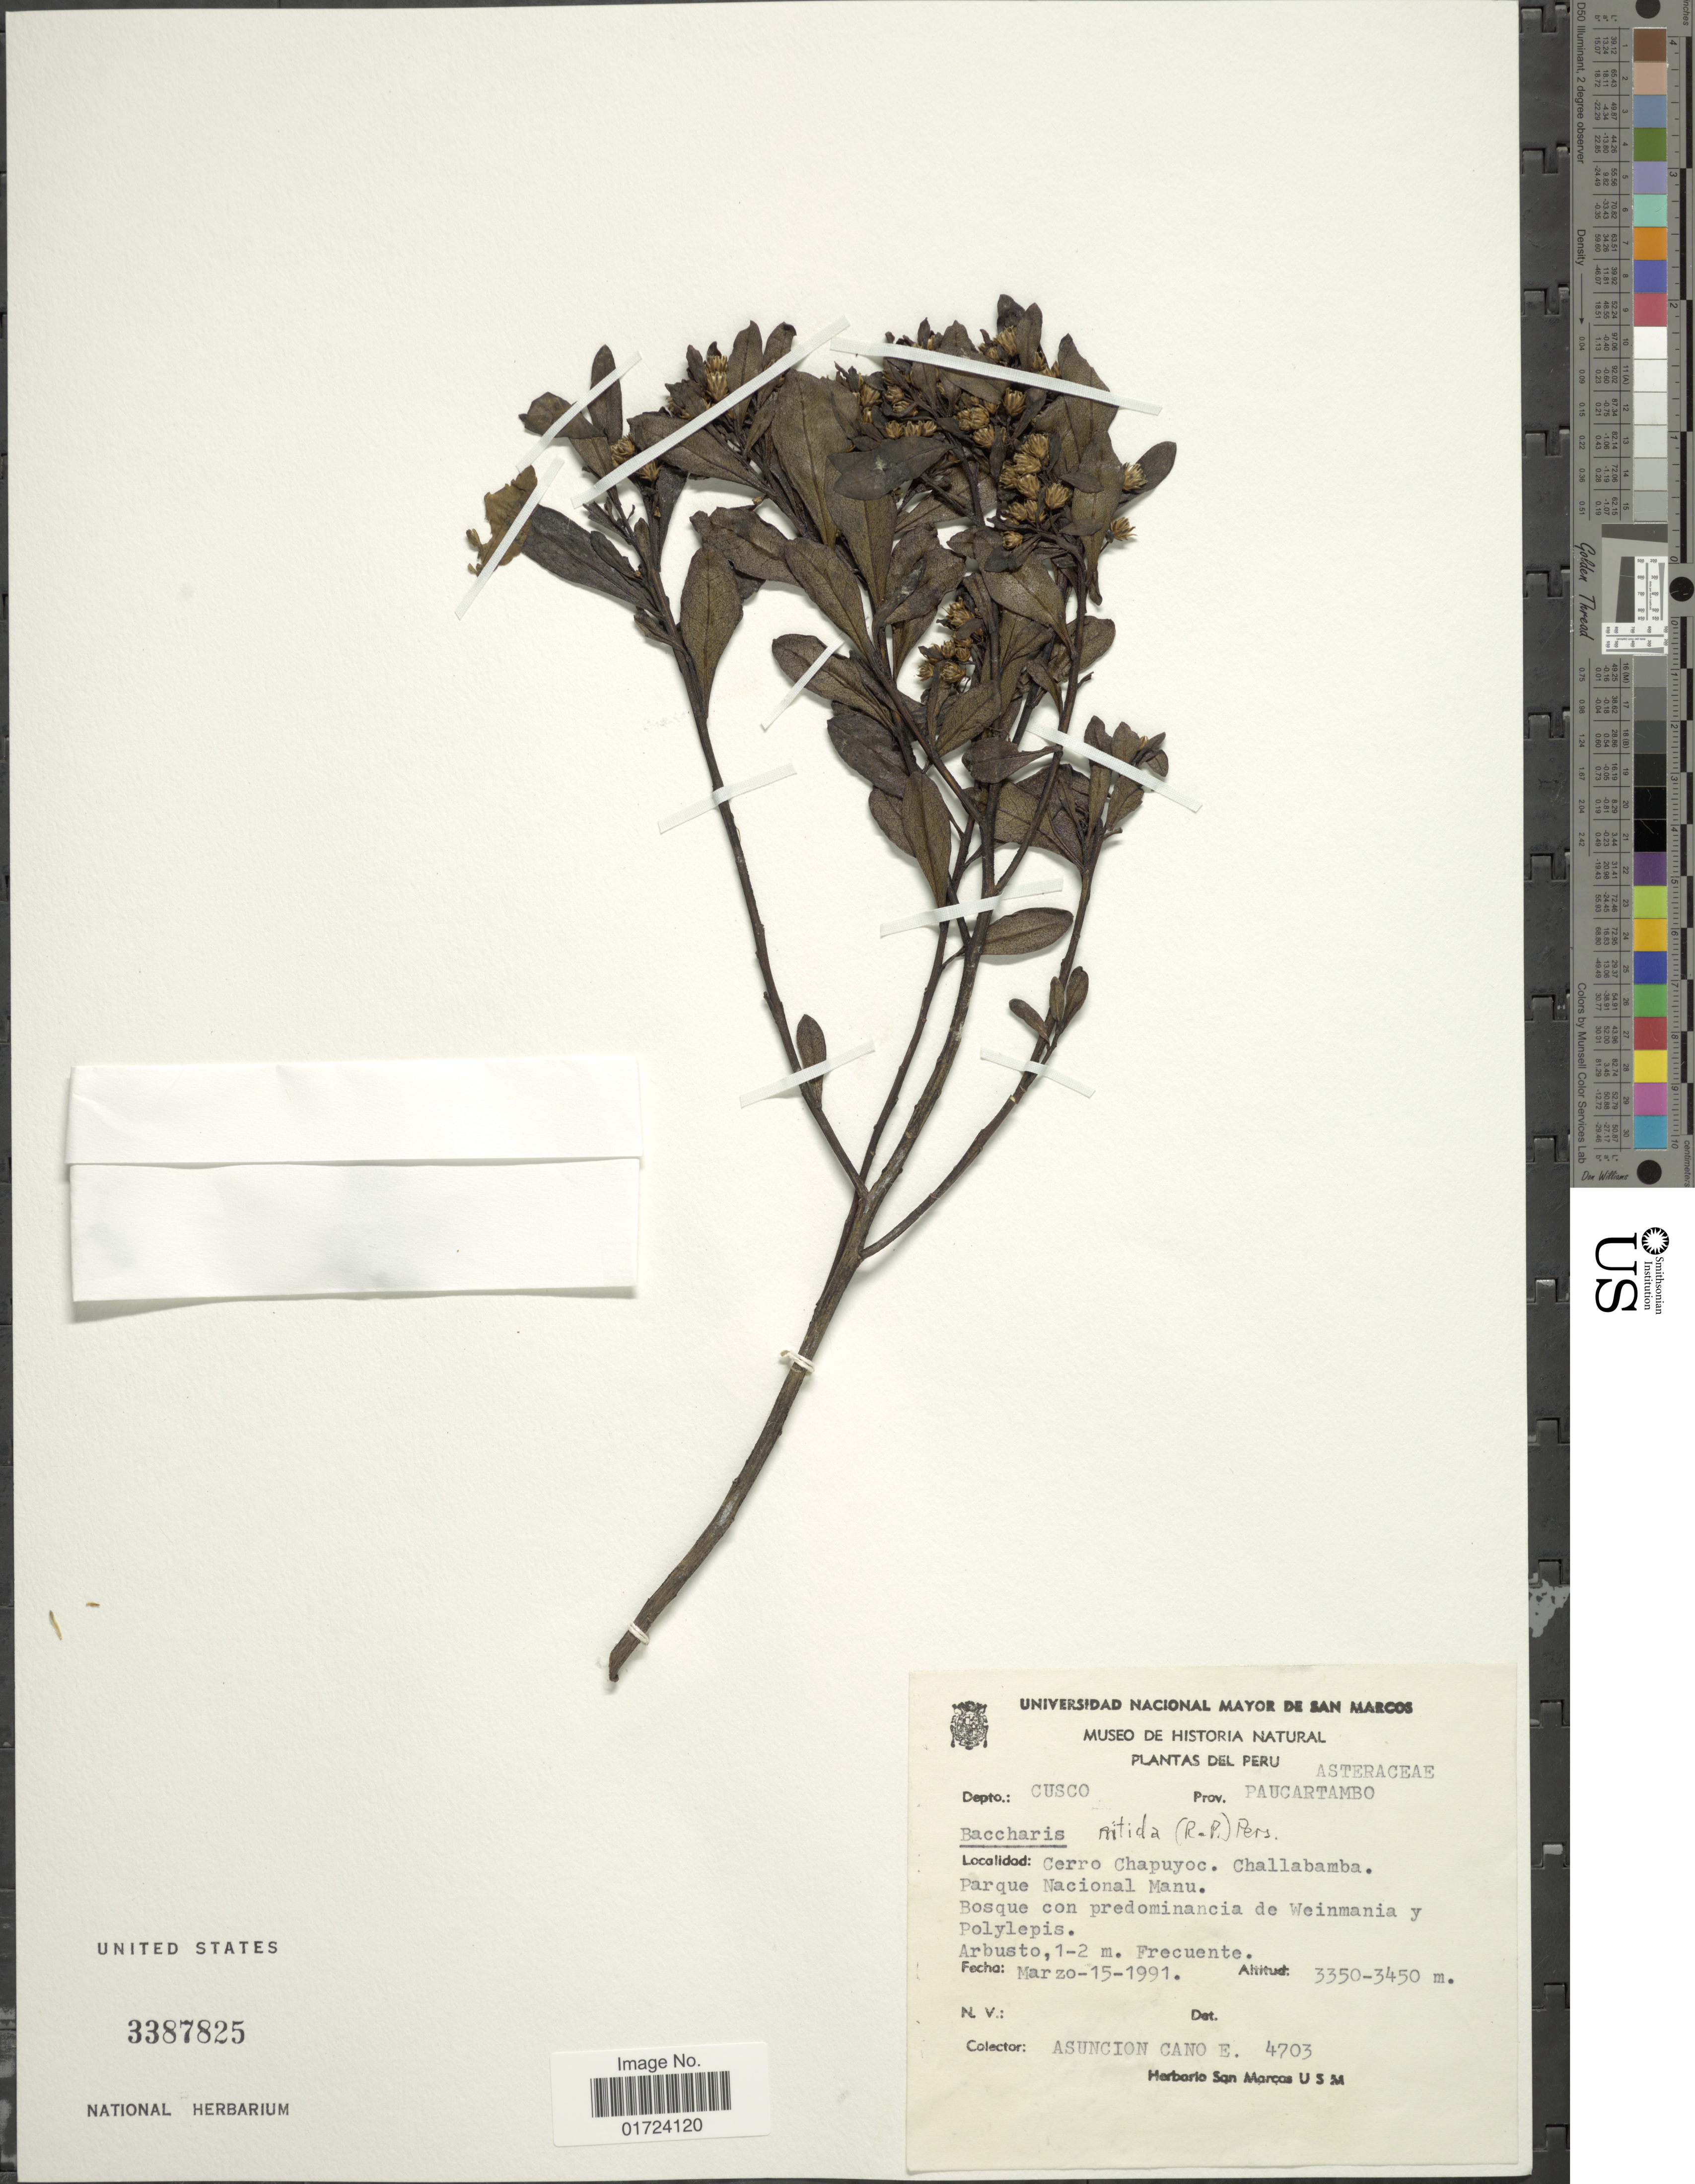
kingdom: Plantae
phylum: Tracheophyta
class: Magnoliopsida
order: Asterales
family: Asteraceae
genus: Baccharis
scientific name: Baccharis sp.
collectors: A. Cano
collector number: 4703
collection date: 1991-03-15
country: Peru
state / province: Cusco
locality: Depto. Cuzco, Prov. Paucartambo. Cerro Chapuyoc, Challabamba. Parque Nacional Manu.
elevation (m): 3350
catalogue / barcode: US 3387825